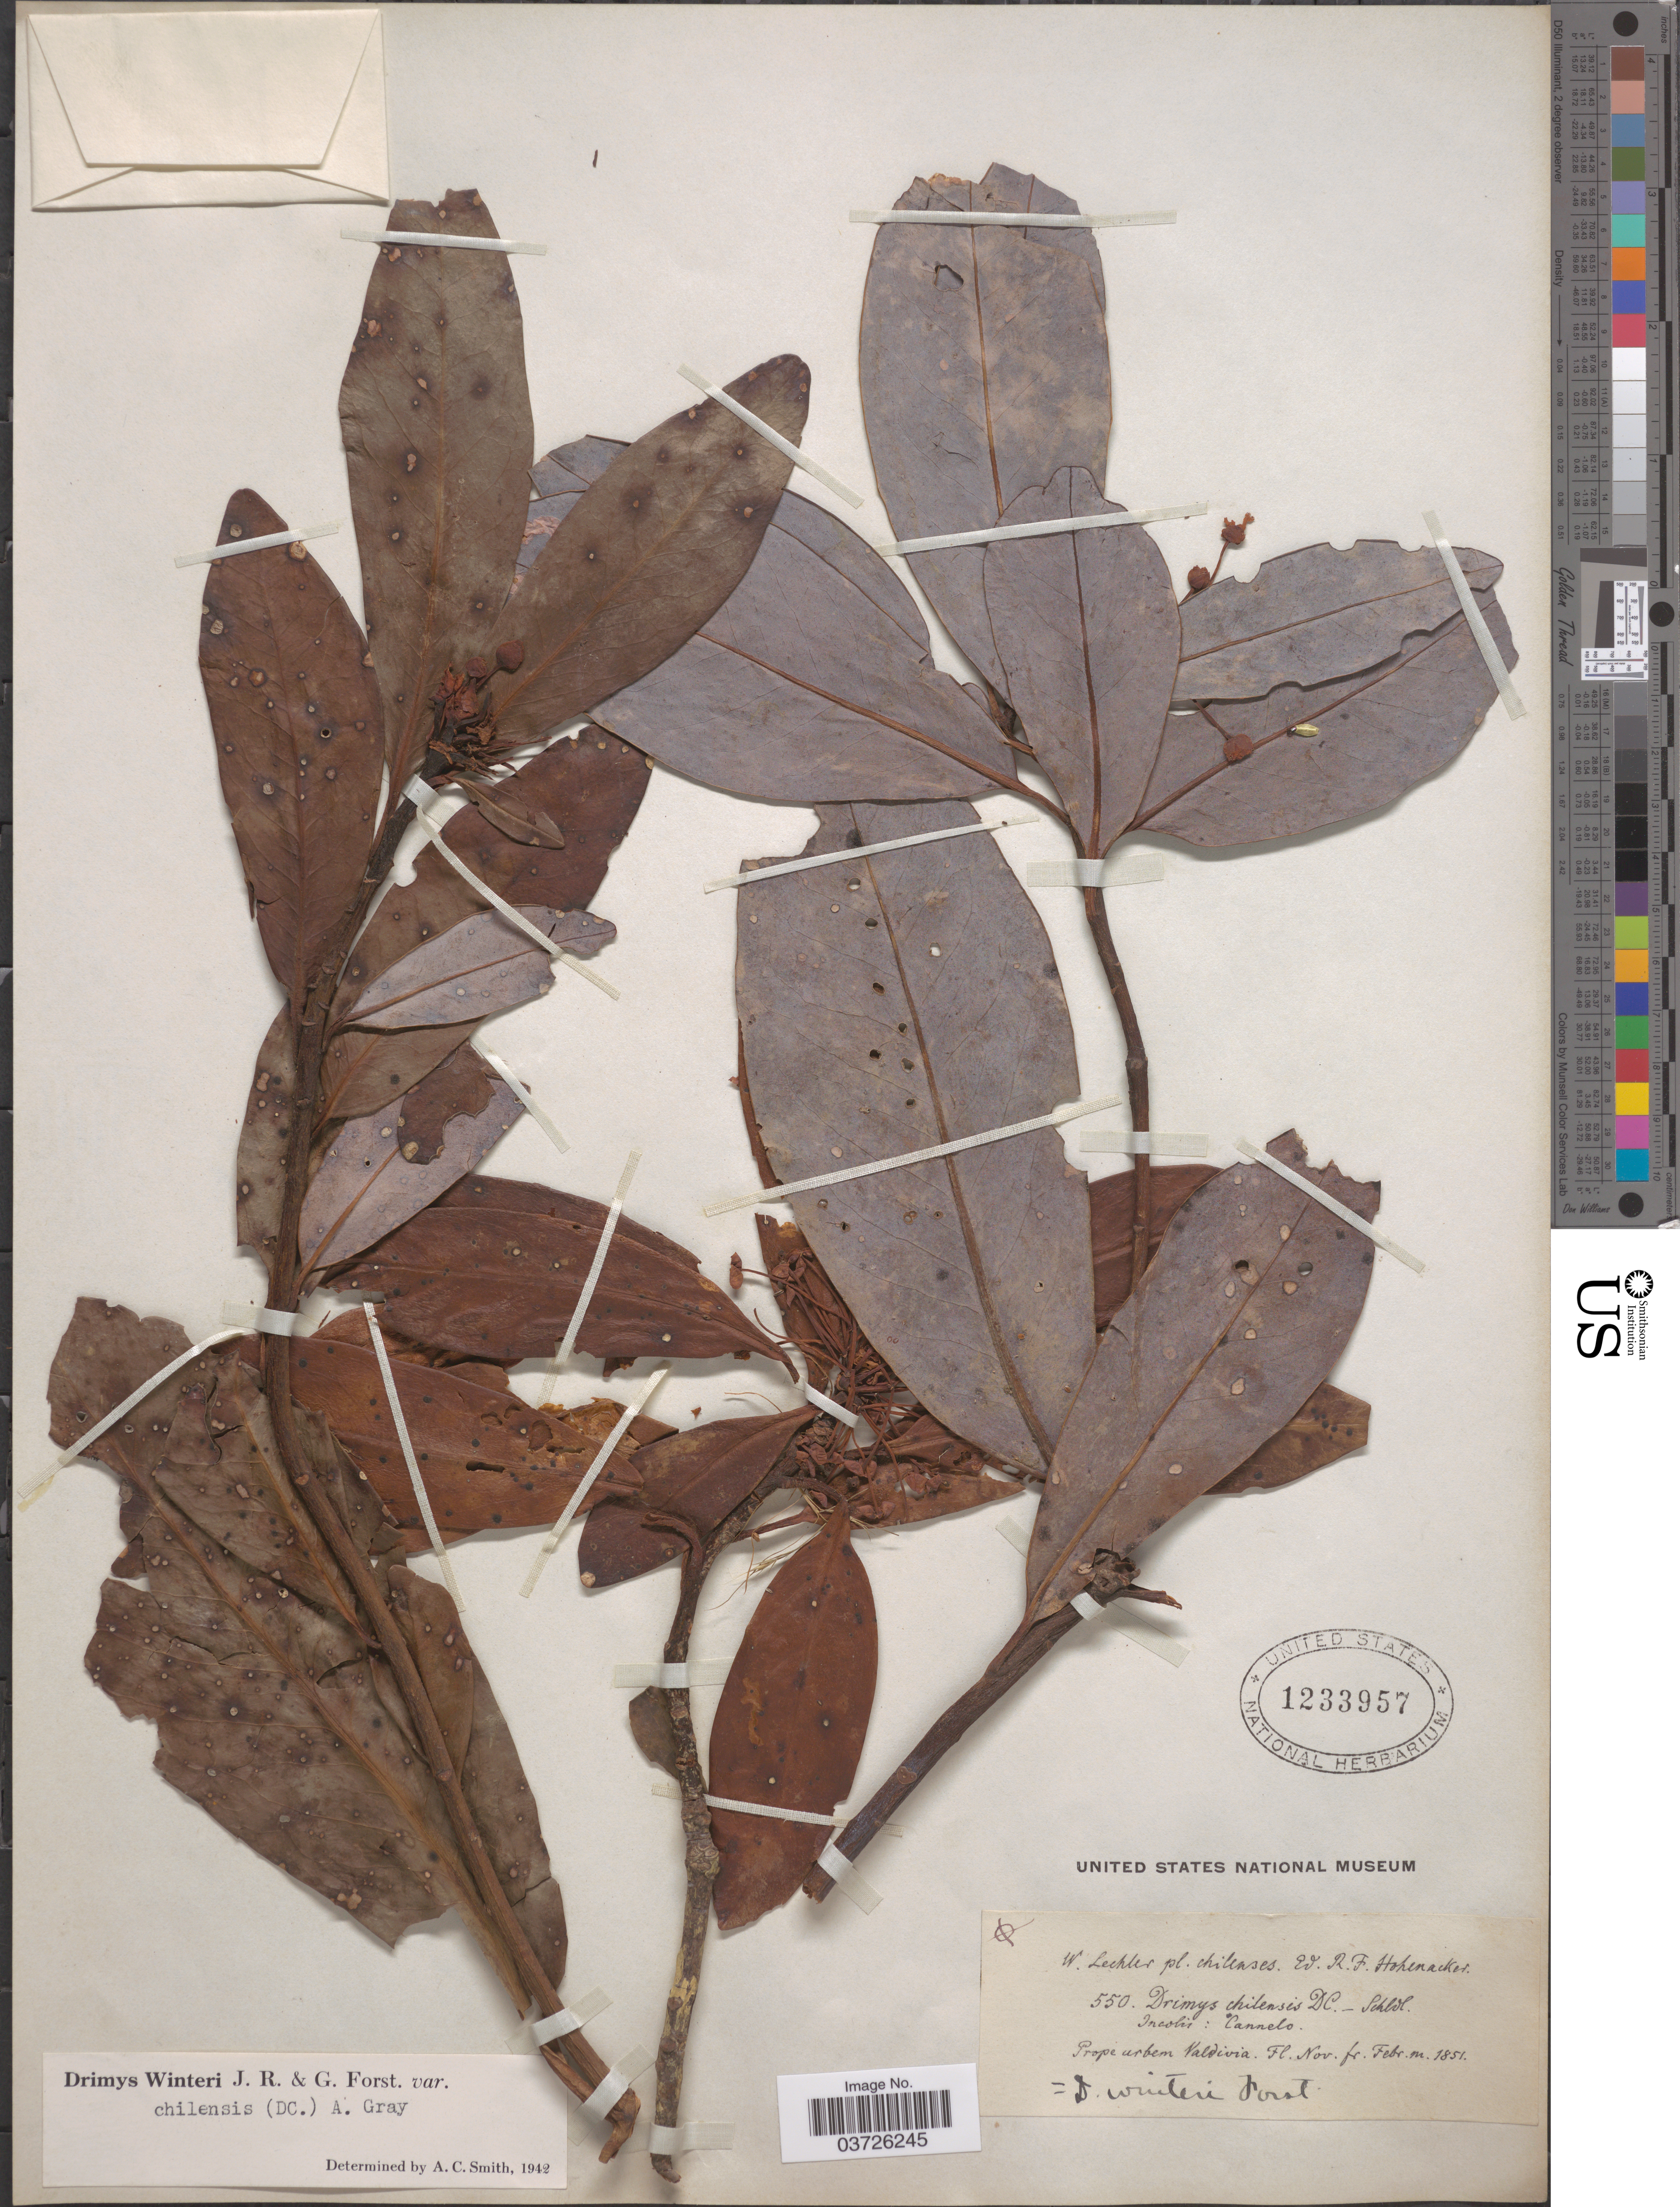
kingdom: Plantae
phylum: Tracheophyta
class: Magnoliopsida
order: Canellales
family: Winteraceae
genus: Drimys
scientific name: Drimys winteri var. chilensis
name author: (DC.) A. Gray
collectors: W. Lechler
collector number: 550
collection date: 1851-02/1851-11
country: Chile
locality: Prope urbem Valdivia.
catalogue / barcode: US 1233957